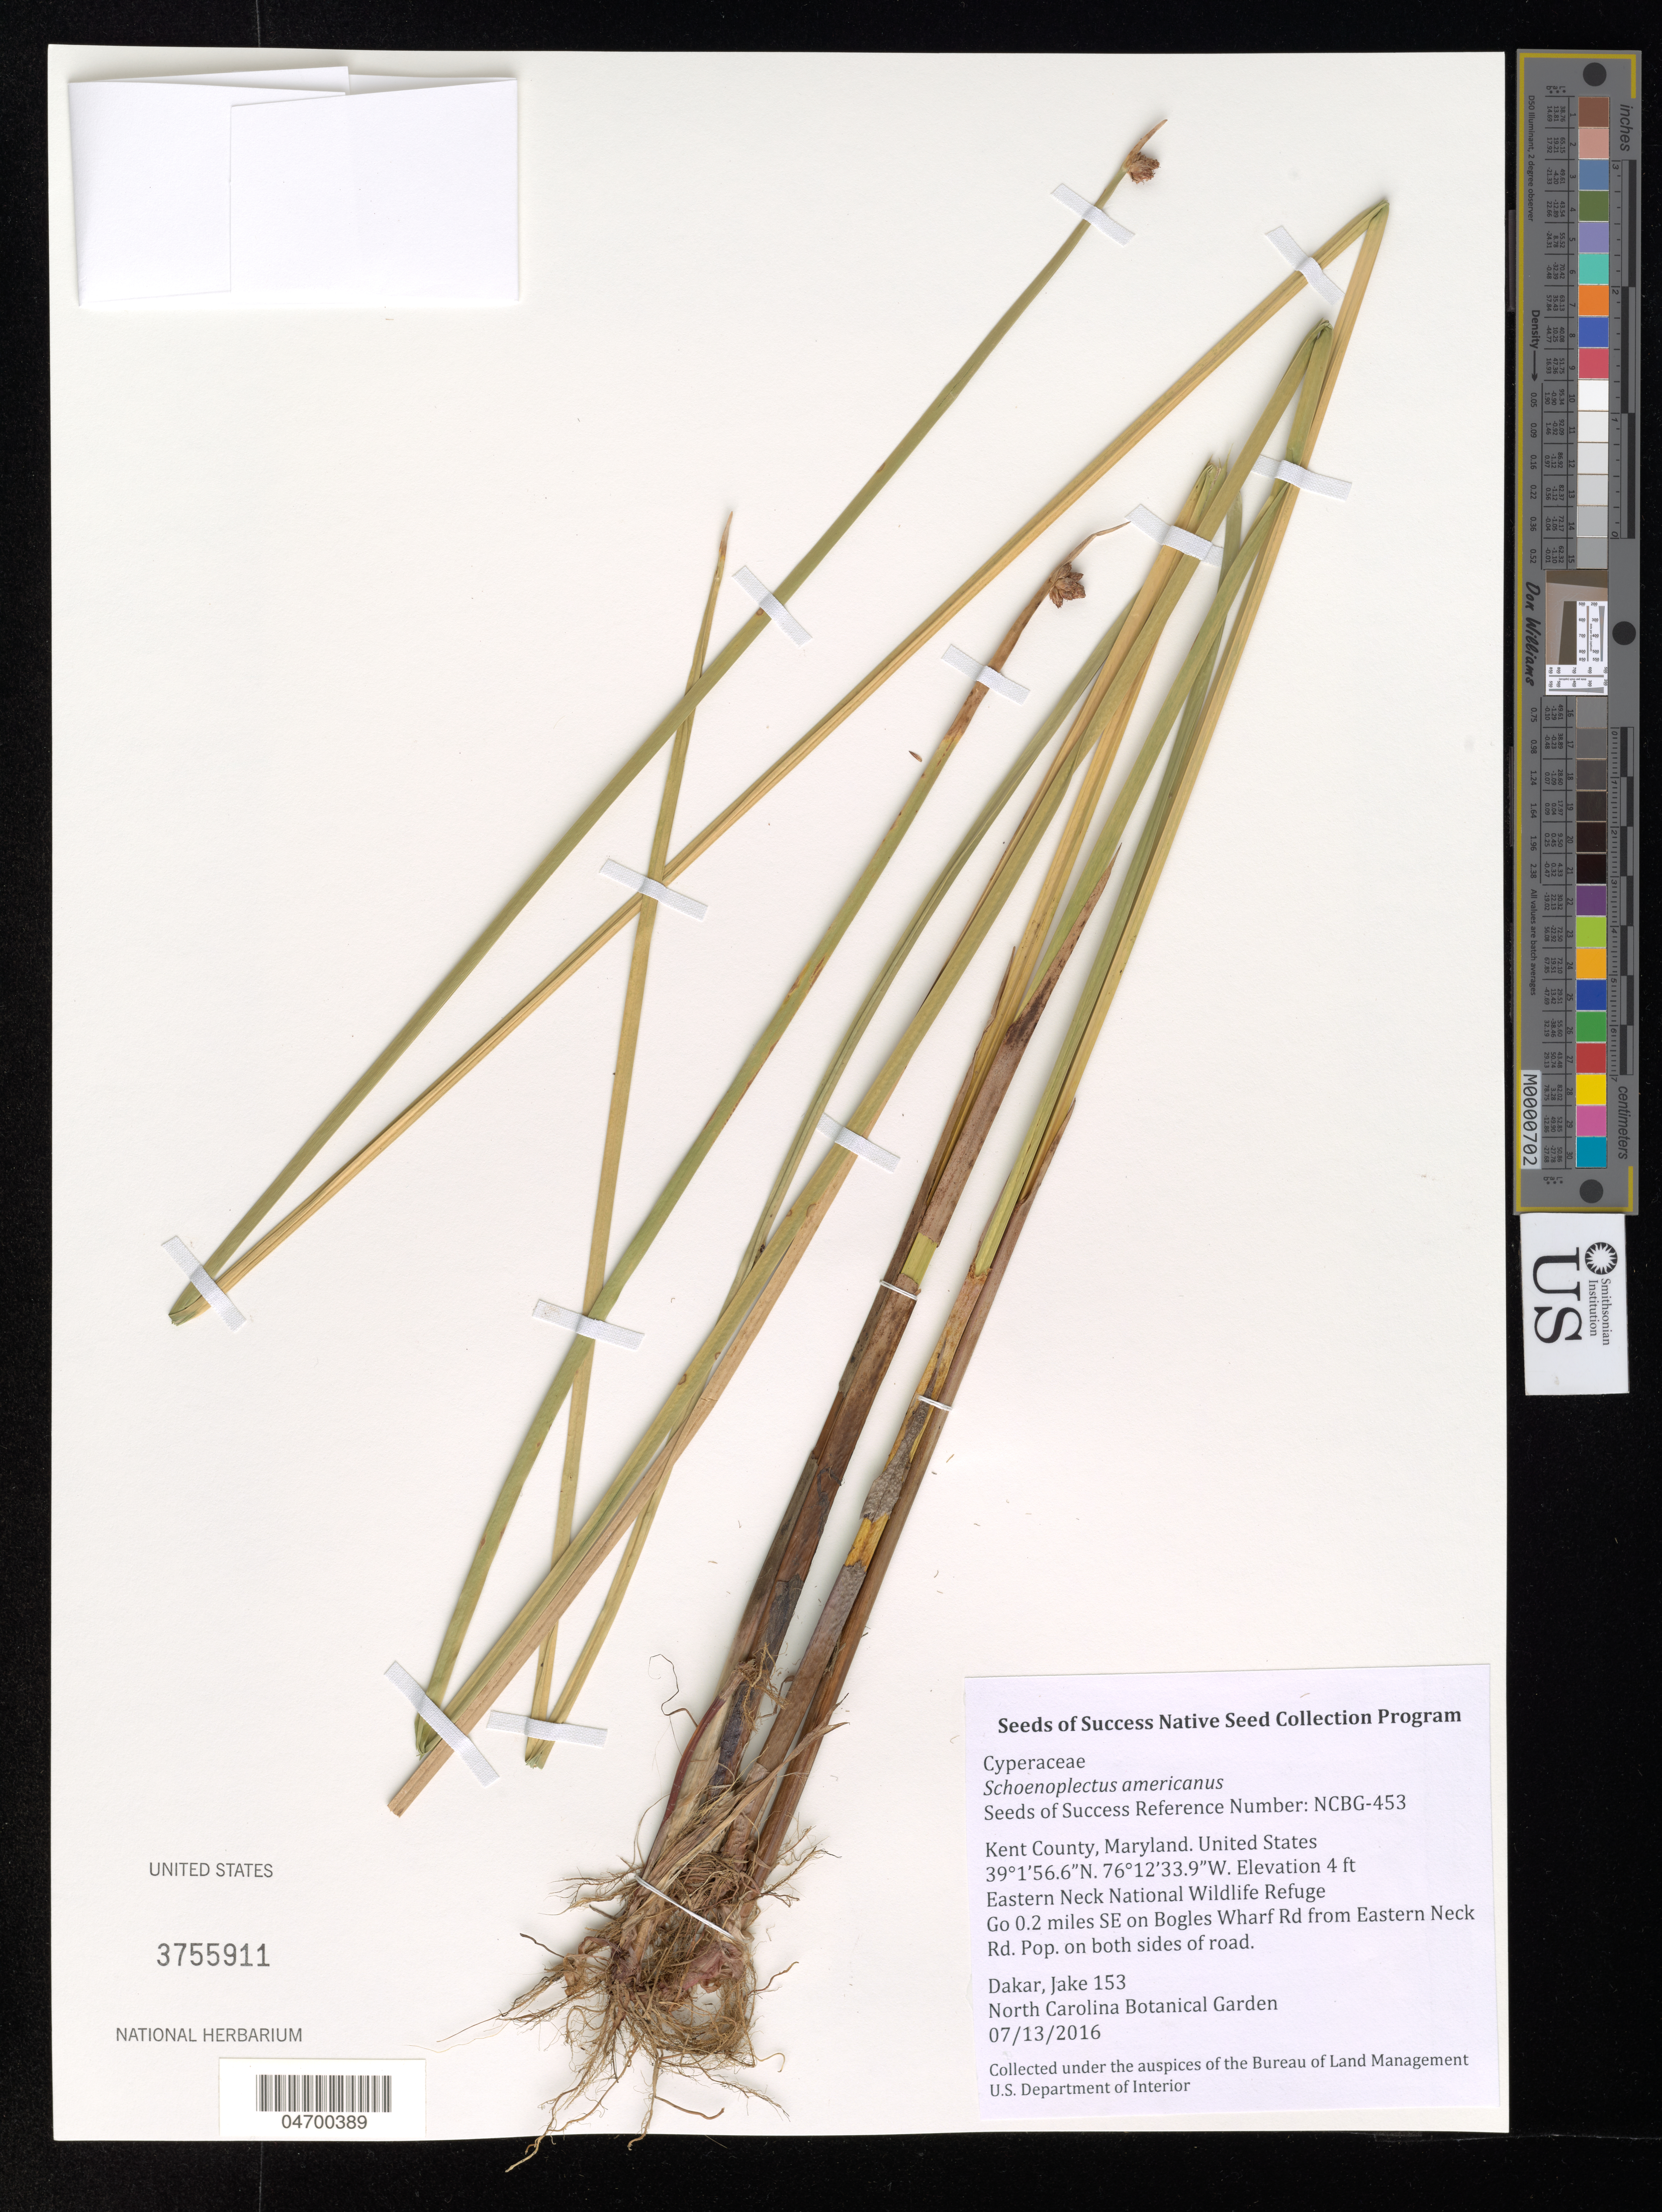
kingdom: Plantae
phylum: Tracheophyta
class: Liliopsida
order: Poales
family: Cyperaceae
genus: Schoenoplectus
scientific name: Schoenoplectus americanus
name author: (Pers.) Volkart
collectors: J. Dakar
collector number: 153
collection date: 2016-07-13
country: United States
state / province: Maryland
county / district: Kent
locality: Kent County. Eastern Neck National Wildlife Refuge. Go 0.2 miles SE on Bogles Wharf Rd from Eastern Neck Rd. Pop. on both sides of road.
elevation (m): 1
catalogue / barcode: US 3755911